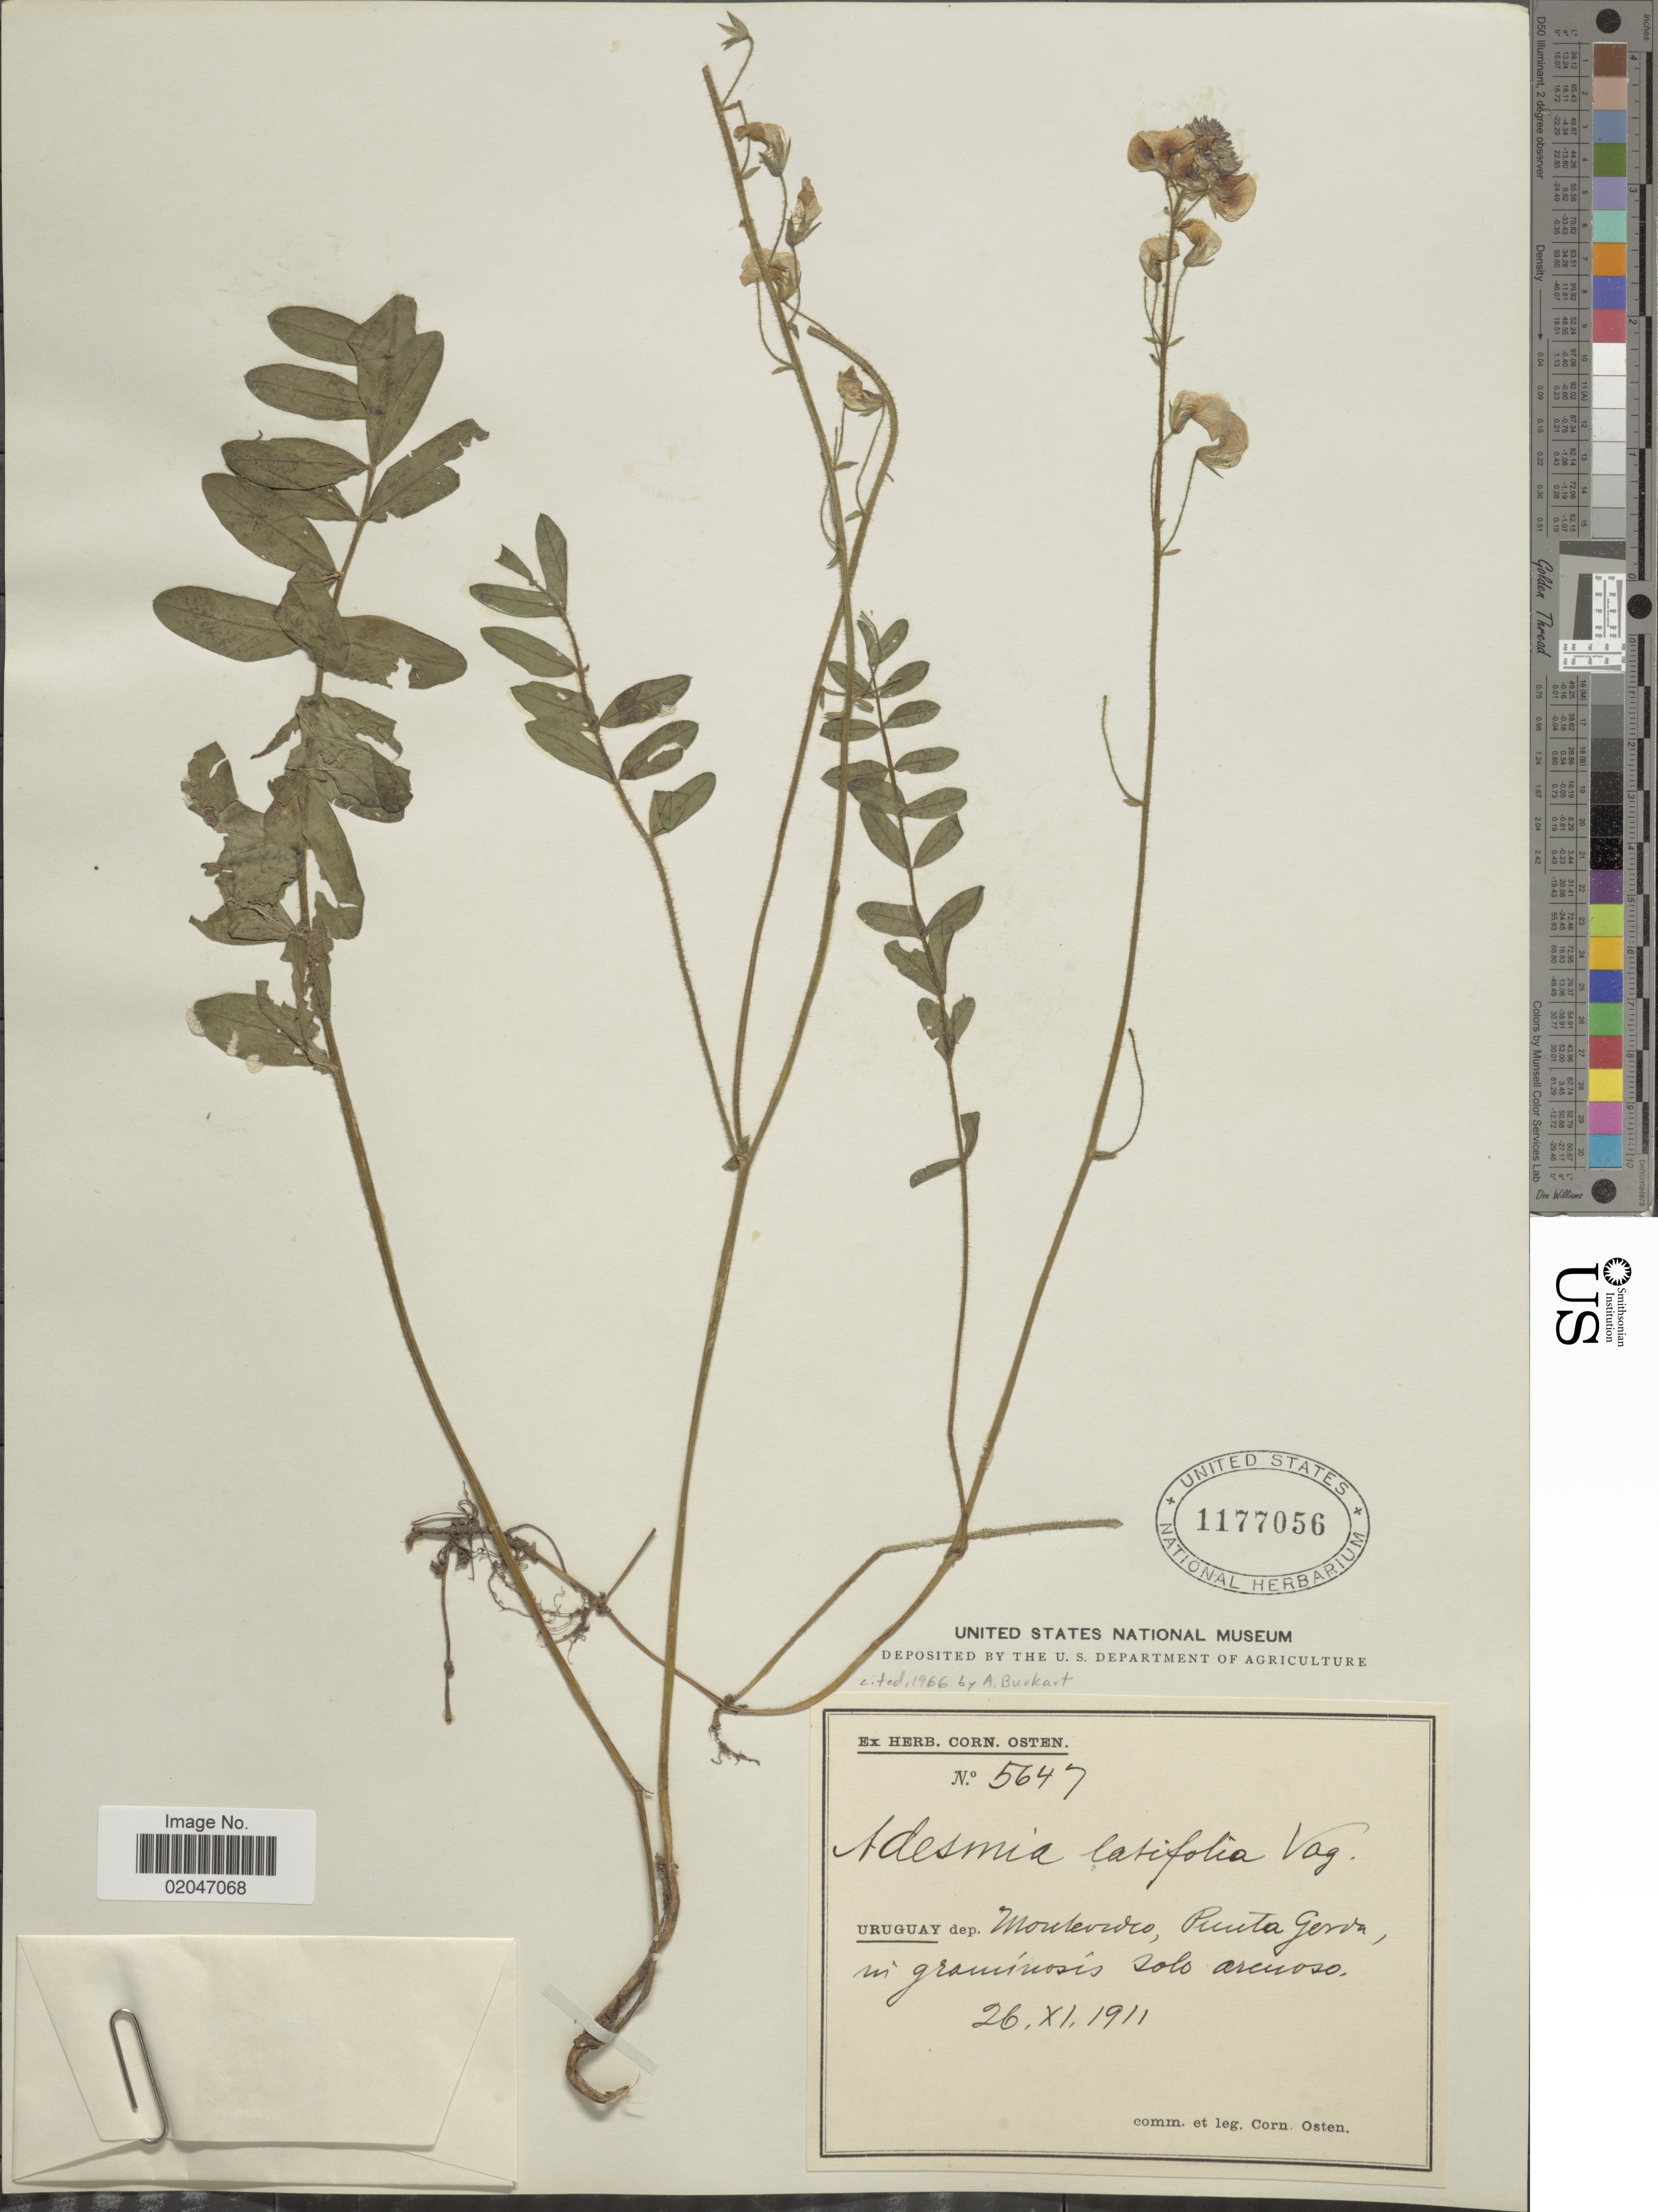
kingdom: Plantae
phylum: Tracheophyta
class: Magnoliopsida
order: Fabales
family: Fabaceae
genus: Adesmia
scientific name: Adesmia latifolia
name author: (Spreng.) Vogel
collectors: ex herb. Cornelius Osten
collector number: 5647*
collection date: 1911-11-26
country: Uruguay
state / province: Montevideo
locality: Punta Gorda, in graminosis solo arcusos.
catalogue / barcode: US 117706